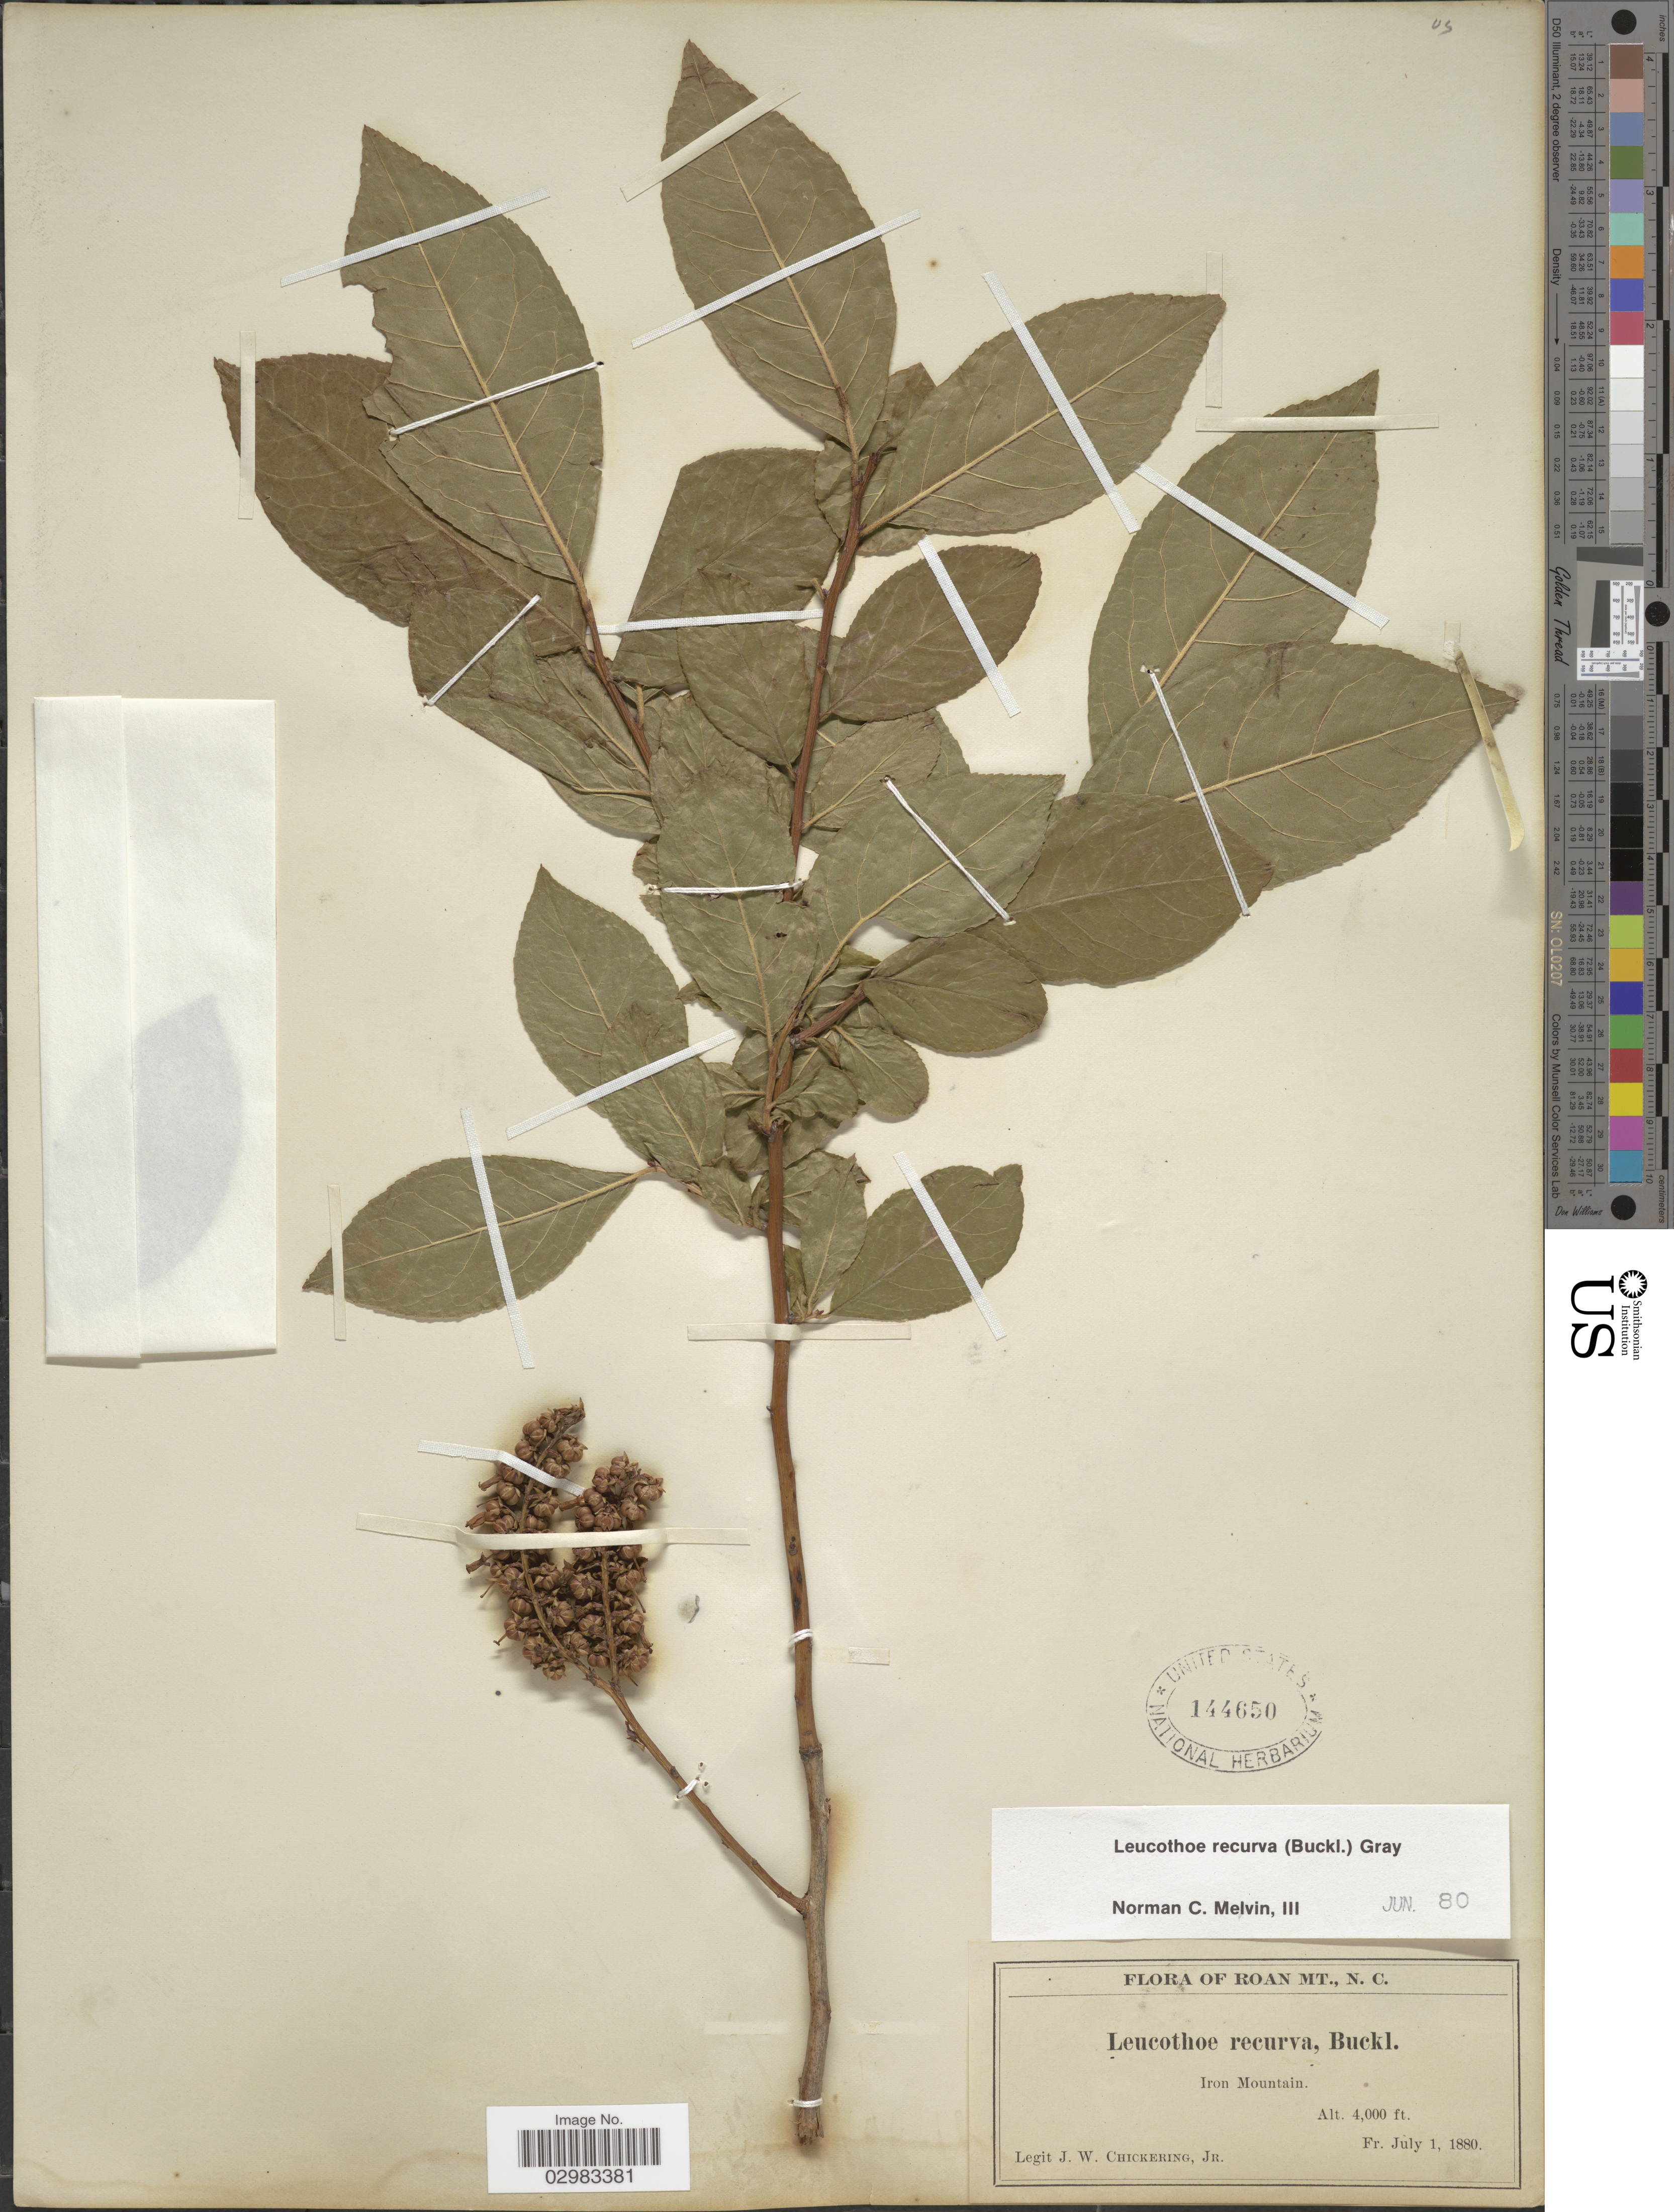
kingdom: Plantae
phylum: Tracheophyta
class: Magnoliopsida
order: Ericales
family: Ericaceae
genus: Leucothoe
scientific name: Leucothoë recurva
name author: (Buckley) A. Gray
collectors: J. W. Chickering Jr.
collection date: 1880-07-01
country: United States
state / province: North Carolina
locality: Roan Mt. Iron Mountain.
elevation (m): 1219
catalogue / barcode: US 144650